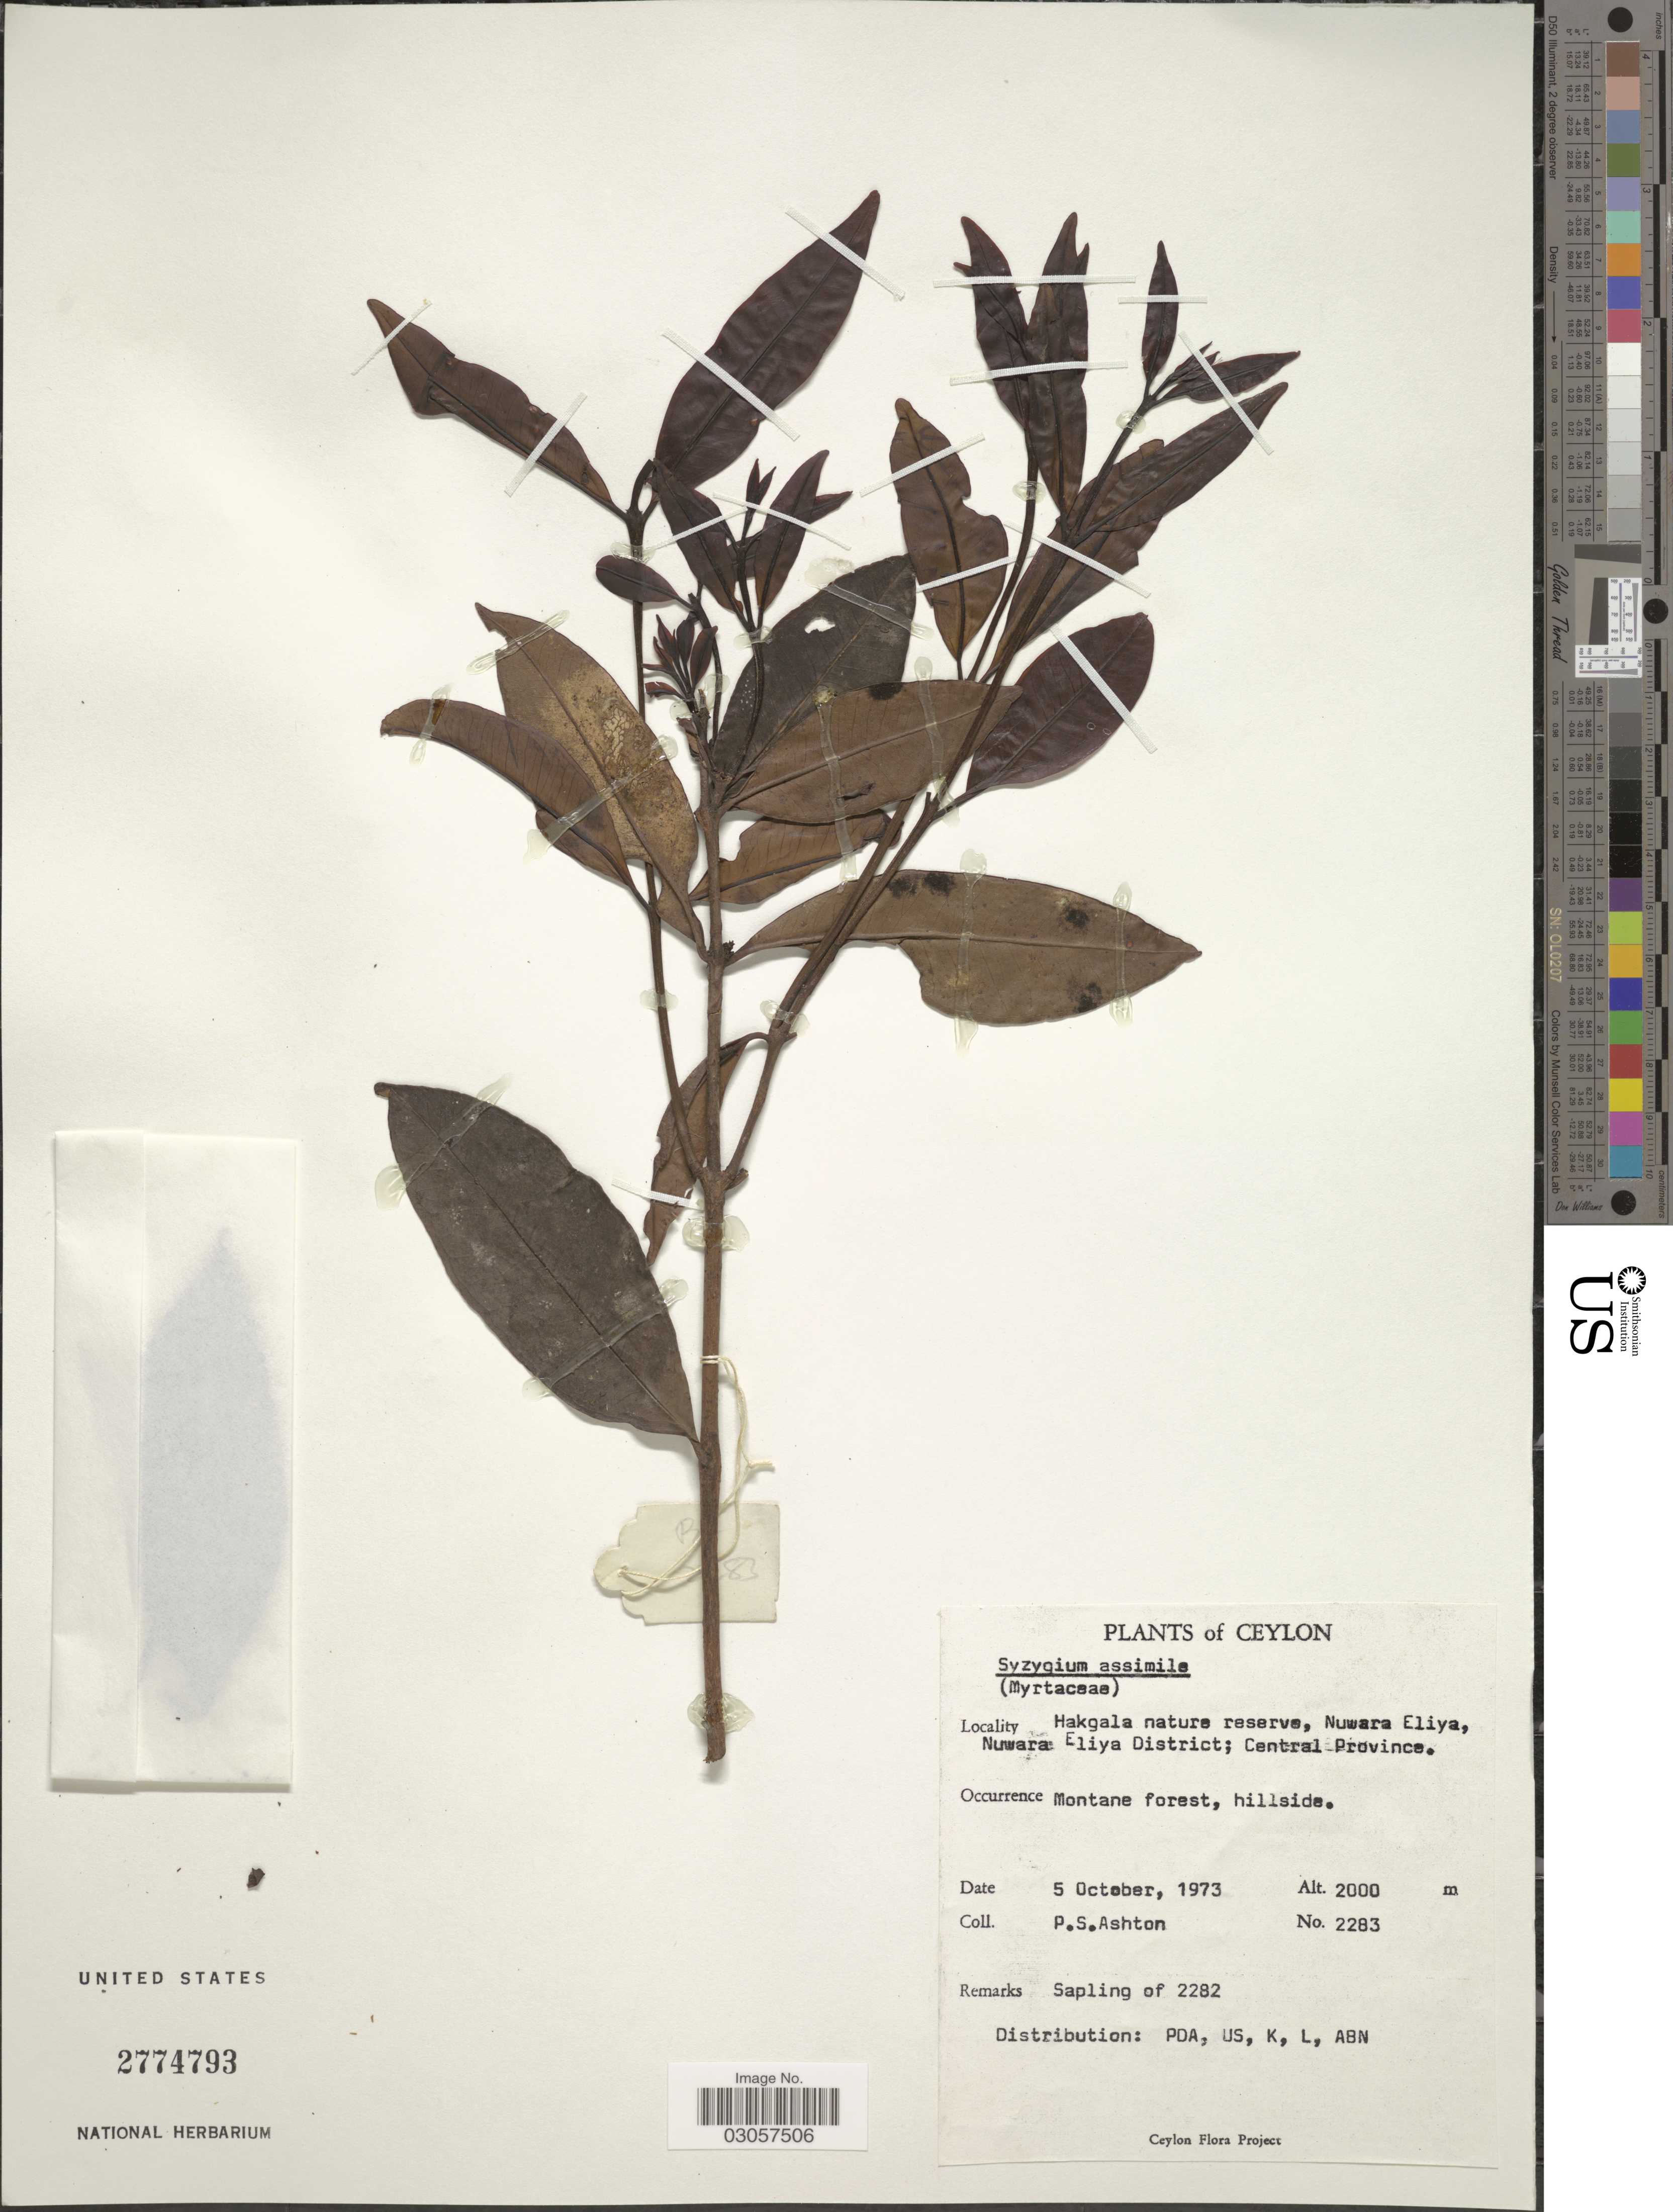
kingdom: Plantae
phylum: Tracheophyta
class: Magnoliopsida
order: Myrtales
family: Myrtaceae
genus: Syzygium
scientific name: Syzygium assimile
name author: Thwaites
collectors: P. S. Ashton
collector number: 2283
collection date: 1973-10-05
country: Sri Lanka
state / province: Central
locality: Ceylon, Hakgala nature reserve, Nuwara Eliya, Nuwara Eliya District; Central Province, Montane forest, hillside.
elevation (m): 2000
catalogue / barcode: US 2774793